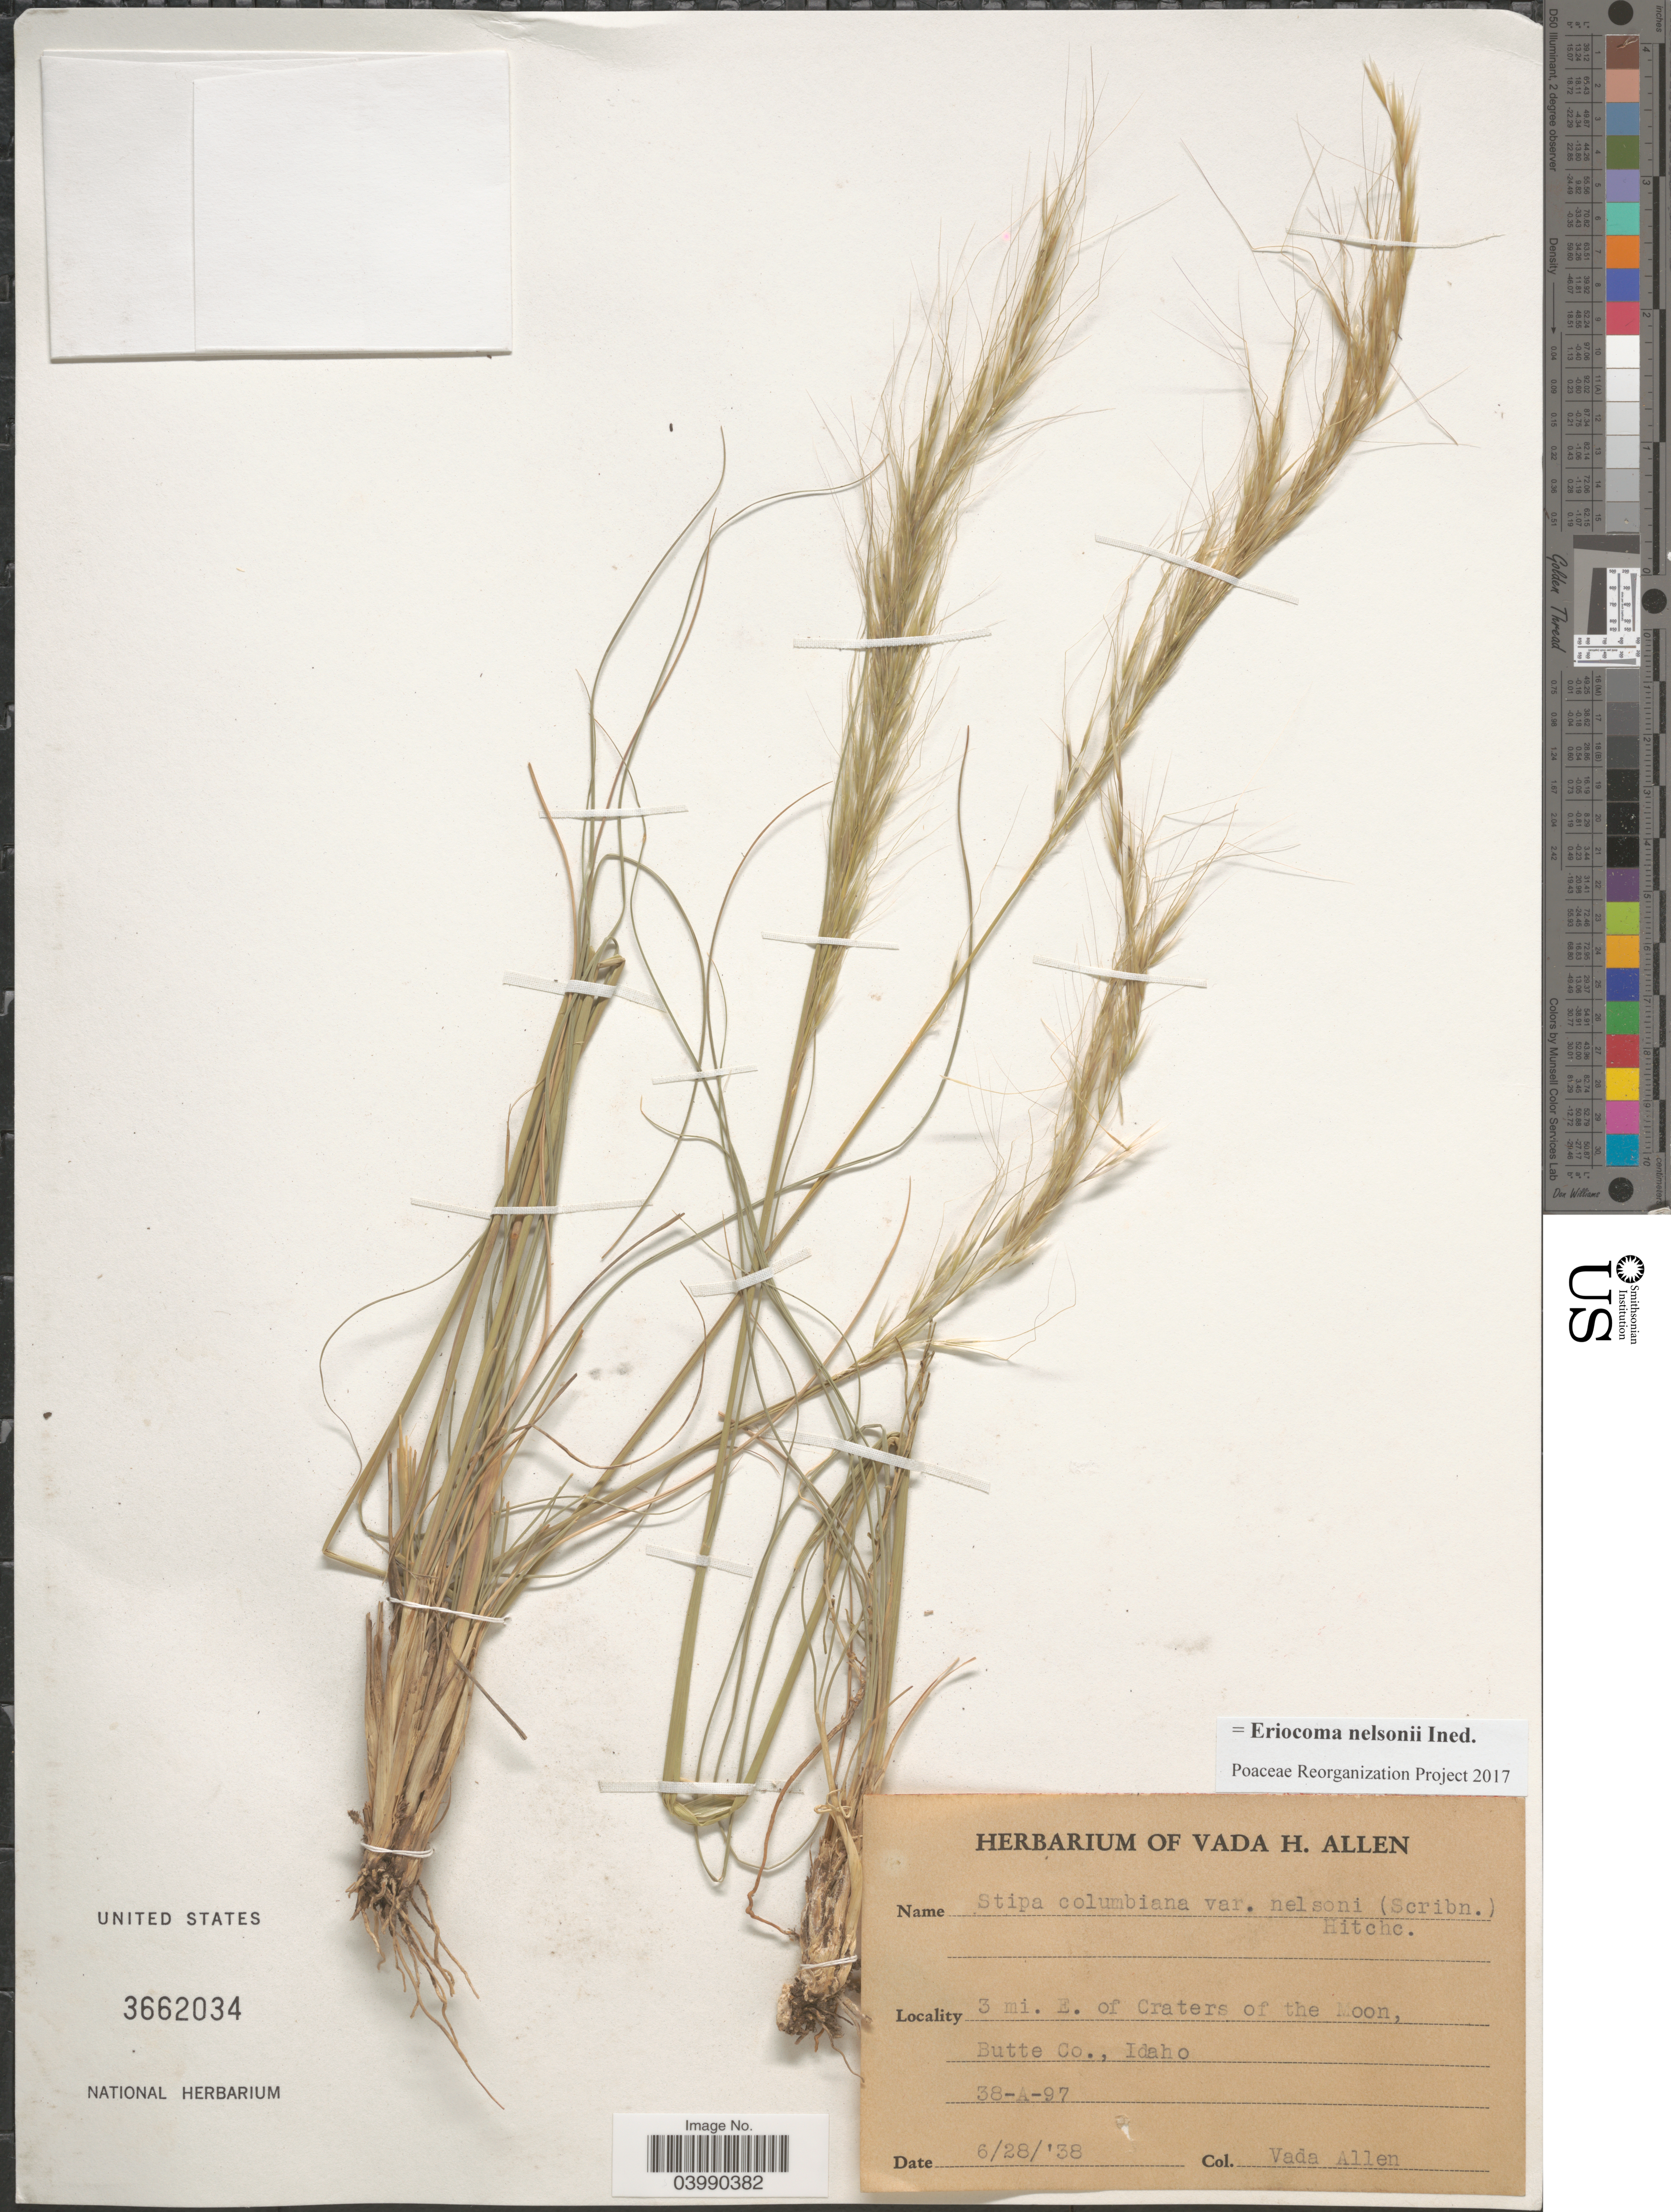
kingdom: Plantae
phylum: Tracheophyta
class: Liliopsida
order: Poales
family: Poaceae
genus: Eriocoma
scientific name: Eriocoma nelsonii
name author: (Scribn.) Romasch.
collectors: V. Allen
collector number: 38-A-97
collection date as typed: Transcribed d/m/y: 28/6/38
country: United States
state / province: Idaho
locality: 3 mi. E. of Craters of the Moon, Butte Co.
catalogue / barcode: US 3662034